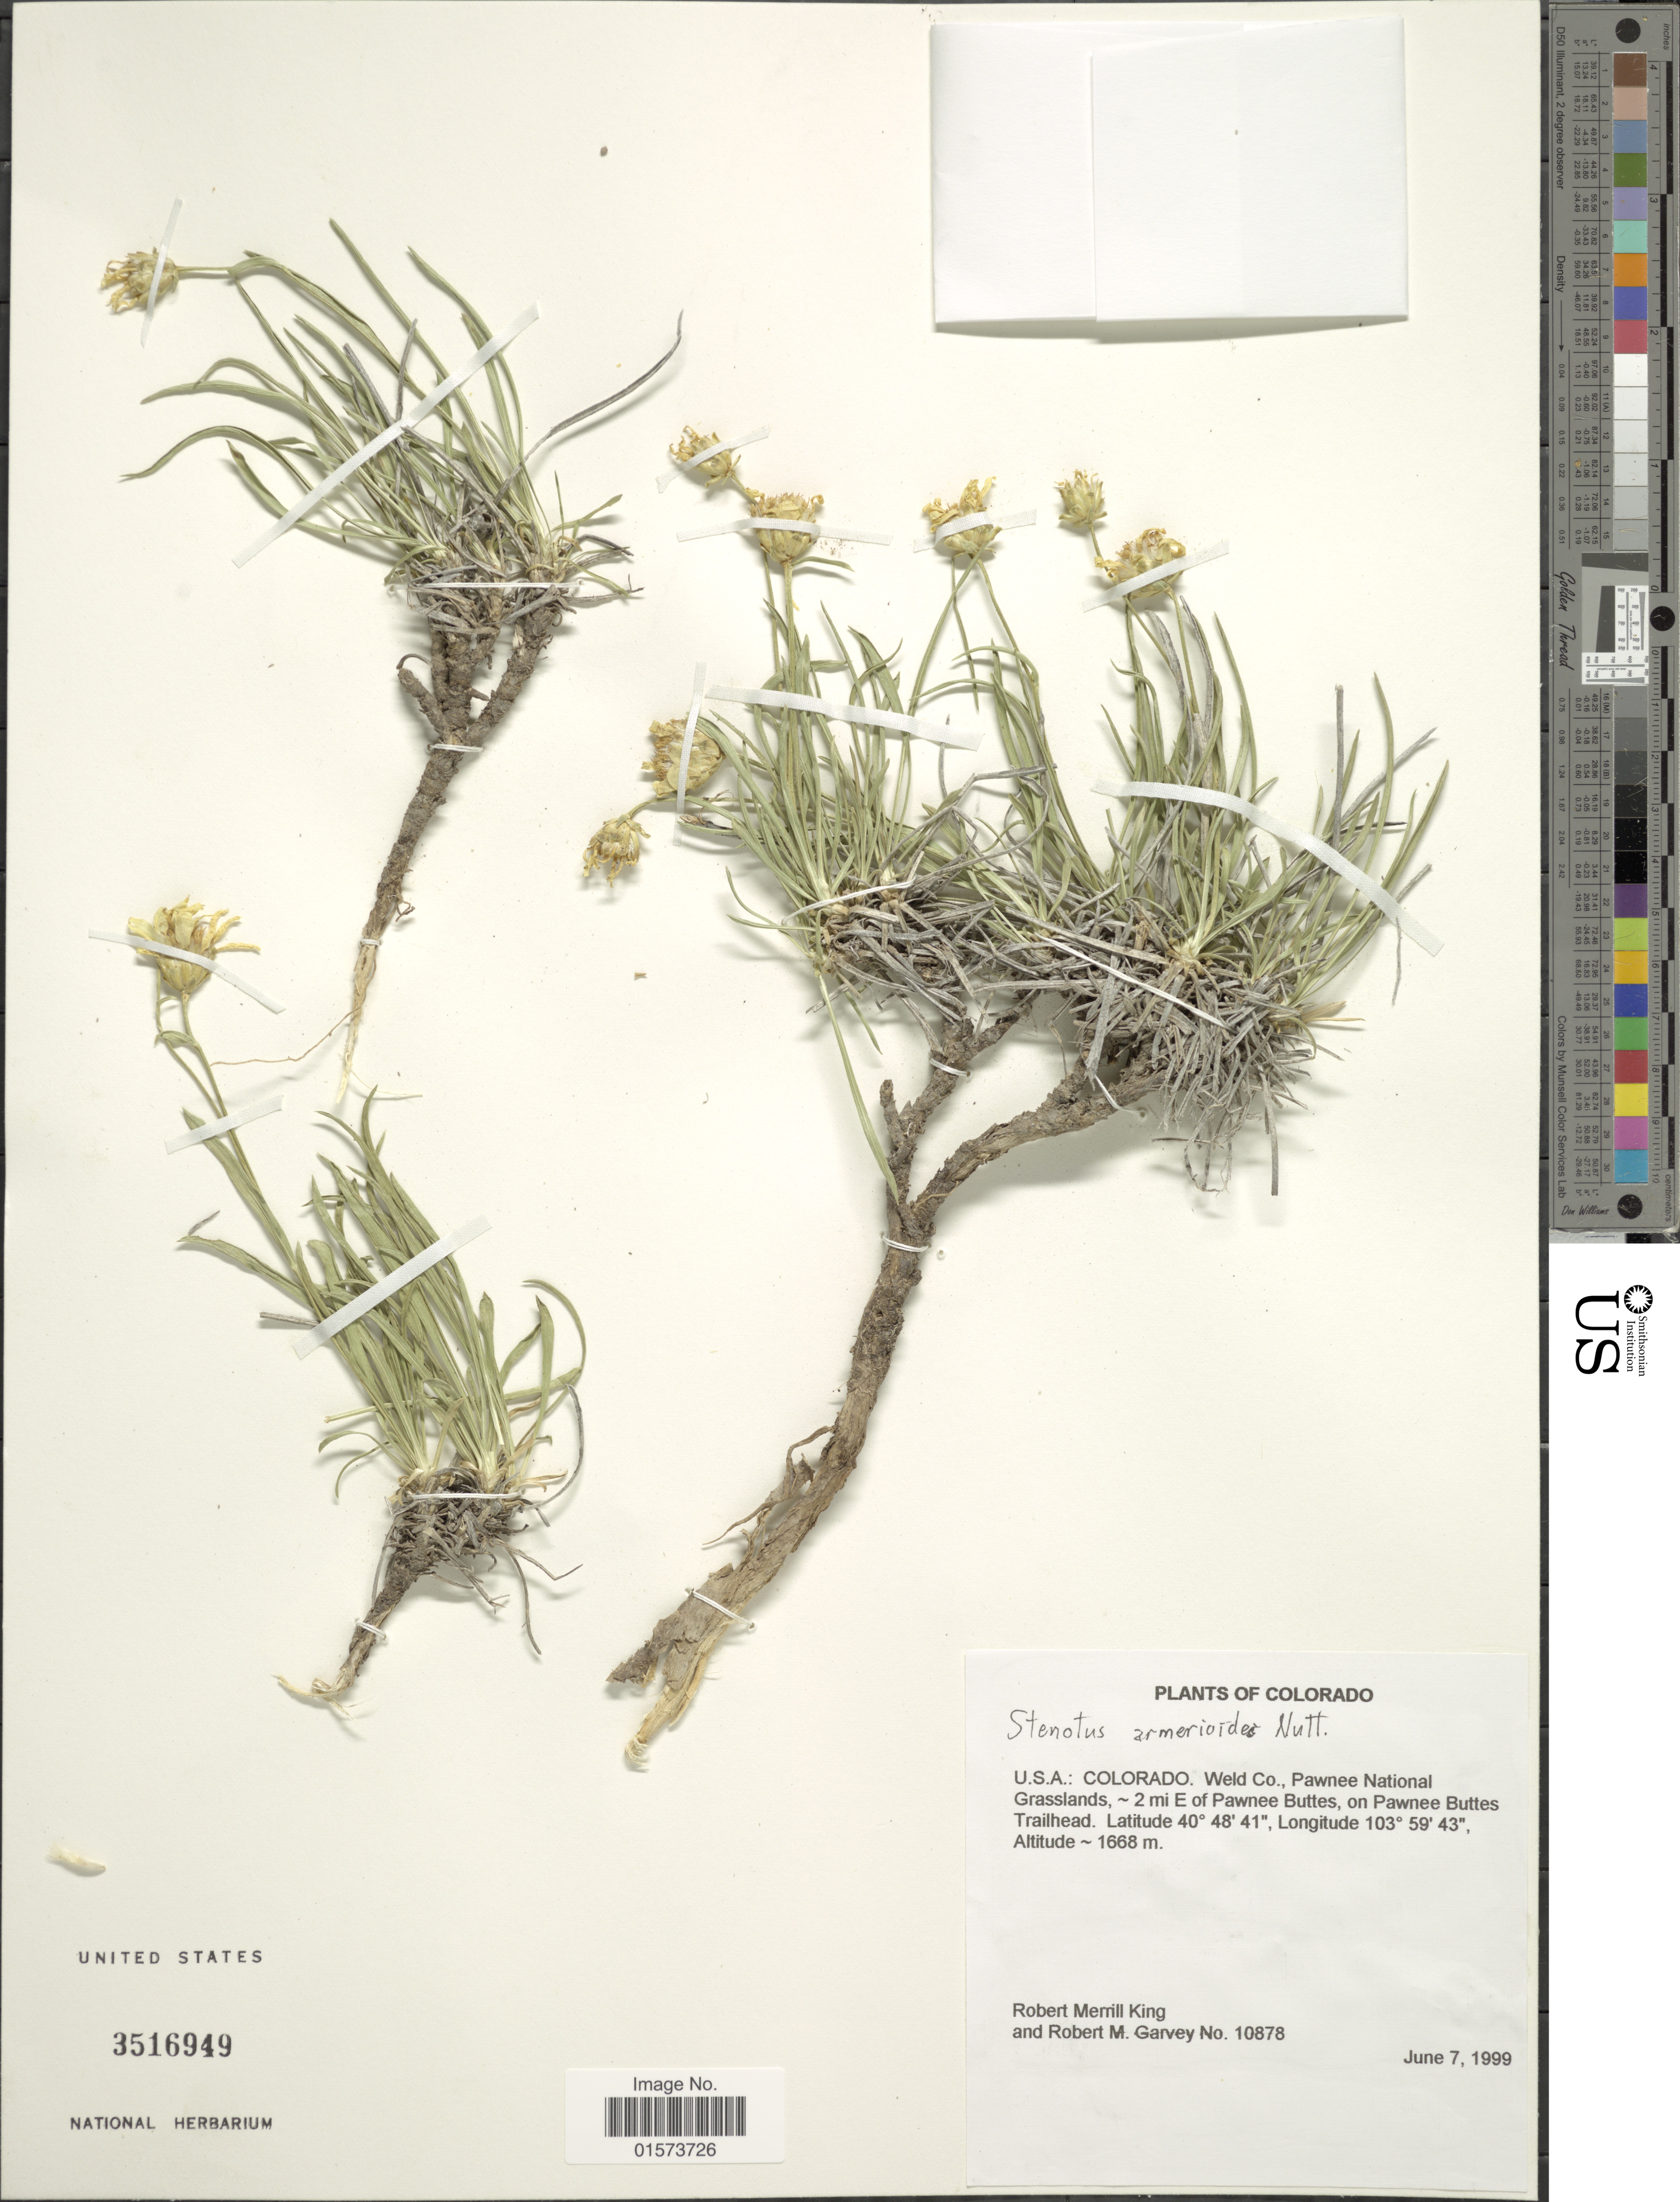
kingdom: Plantae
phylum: Tracheophyta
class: Magnoliopsida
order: Asterales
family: Asteraceae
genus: Stenotus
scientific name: Stenotus armerioides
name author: Nutt.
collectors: R. M. King & R. Garvey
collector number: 10878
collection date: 1999-06-07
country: United States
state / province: Colorado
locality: Weld Co., Pawnee National Grasslands, 2 mi E of Pawnee Buttes, on Pawnee Buttes Trailhead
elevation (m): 1668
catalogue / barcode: US 3516949